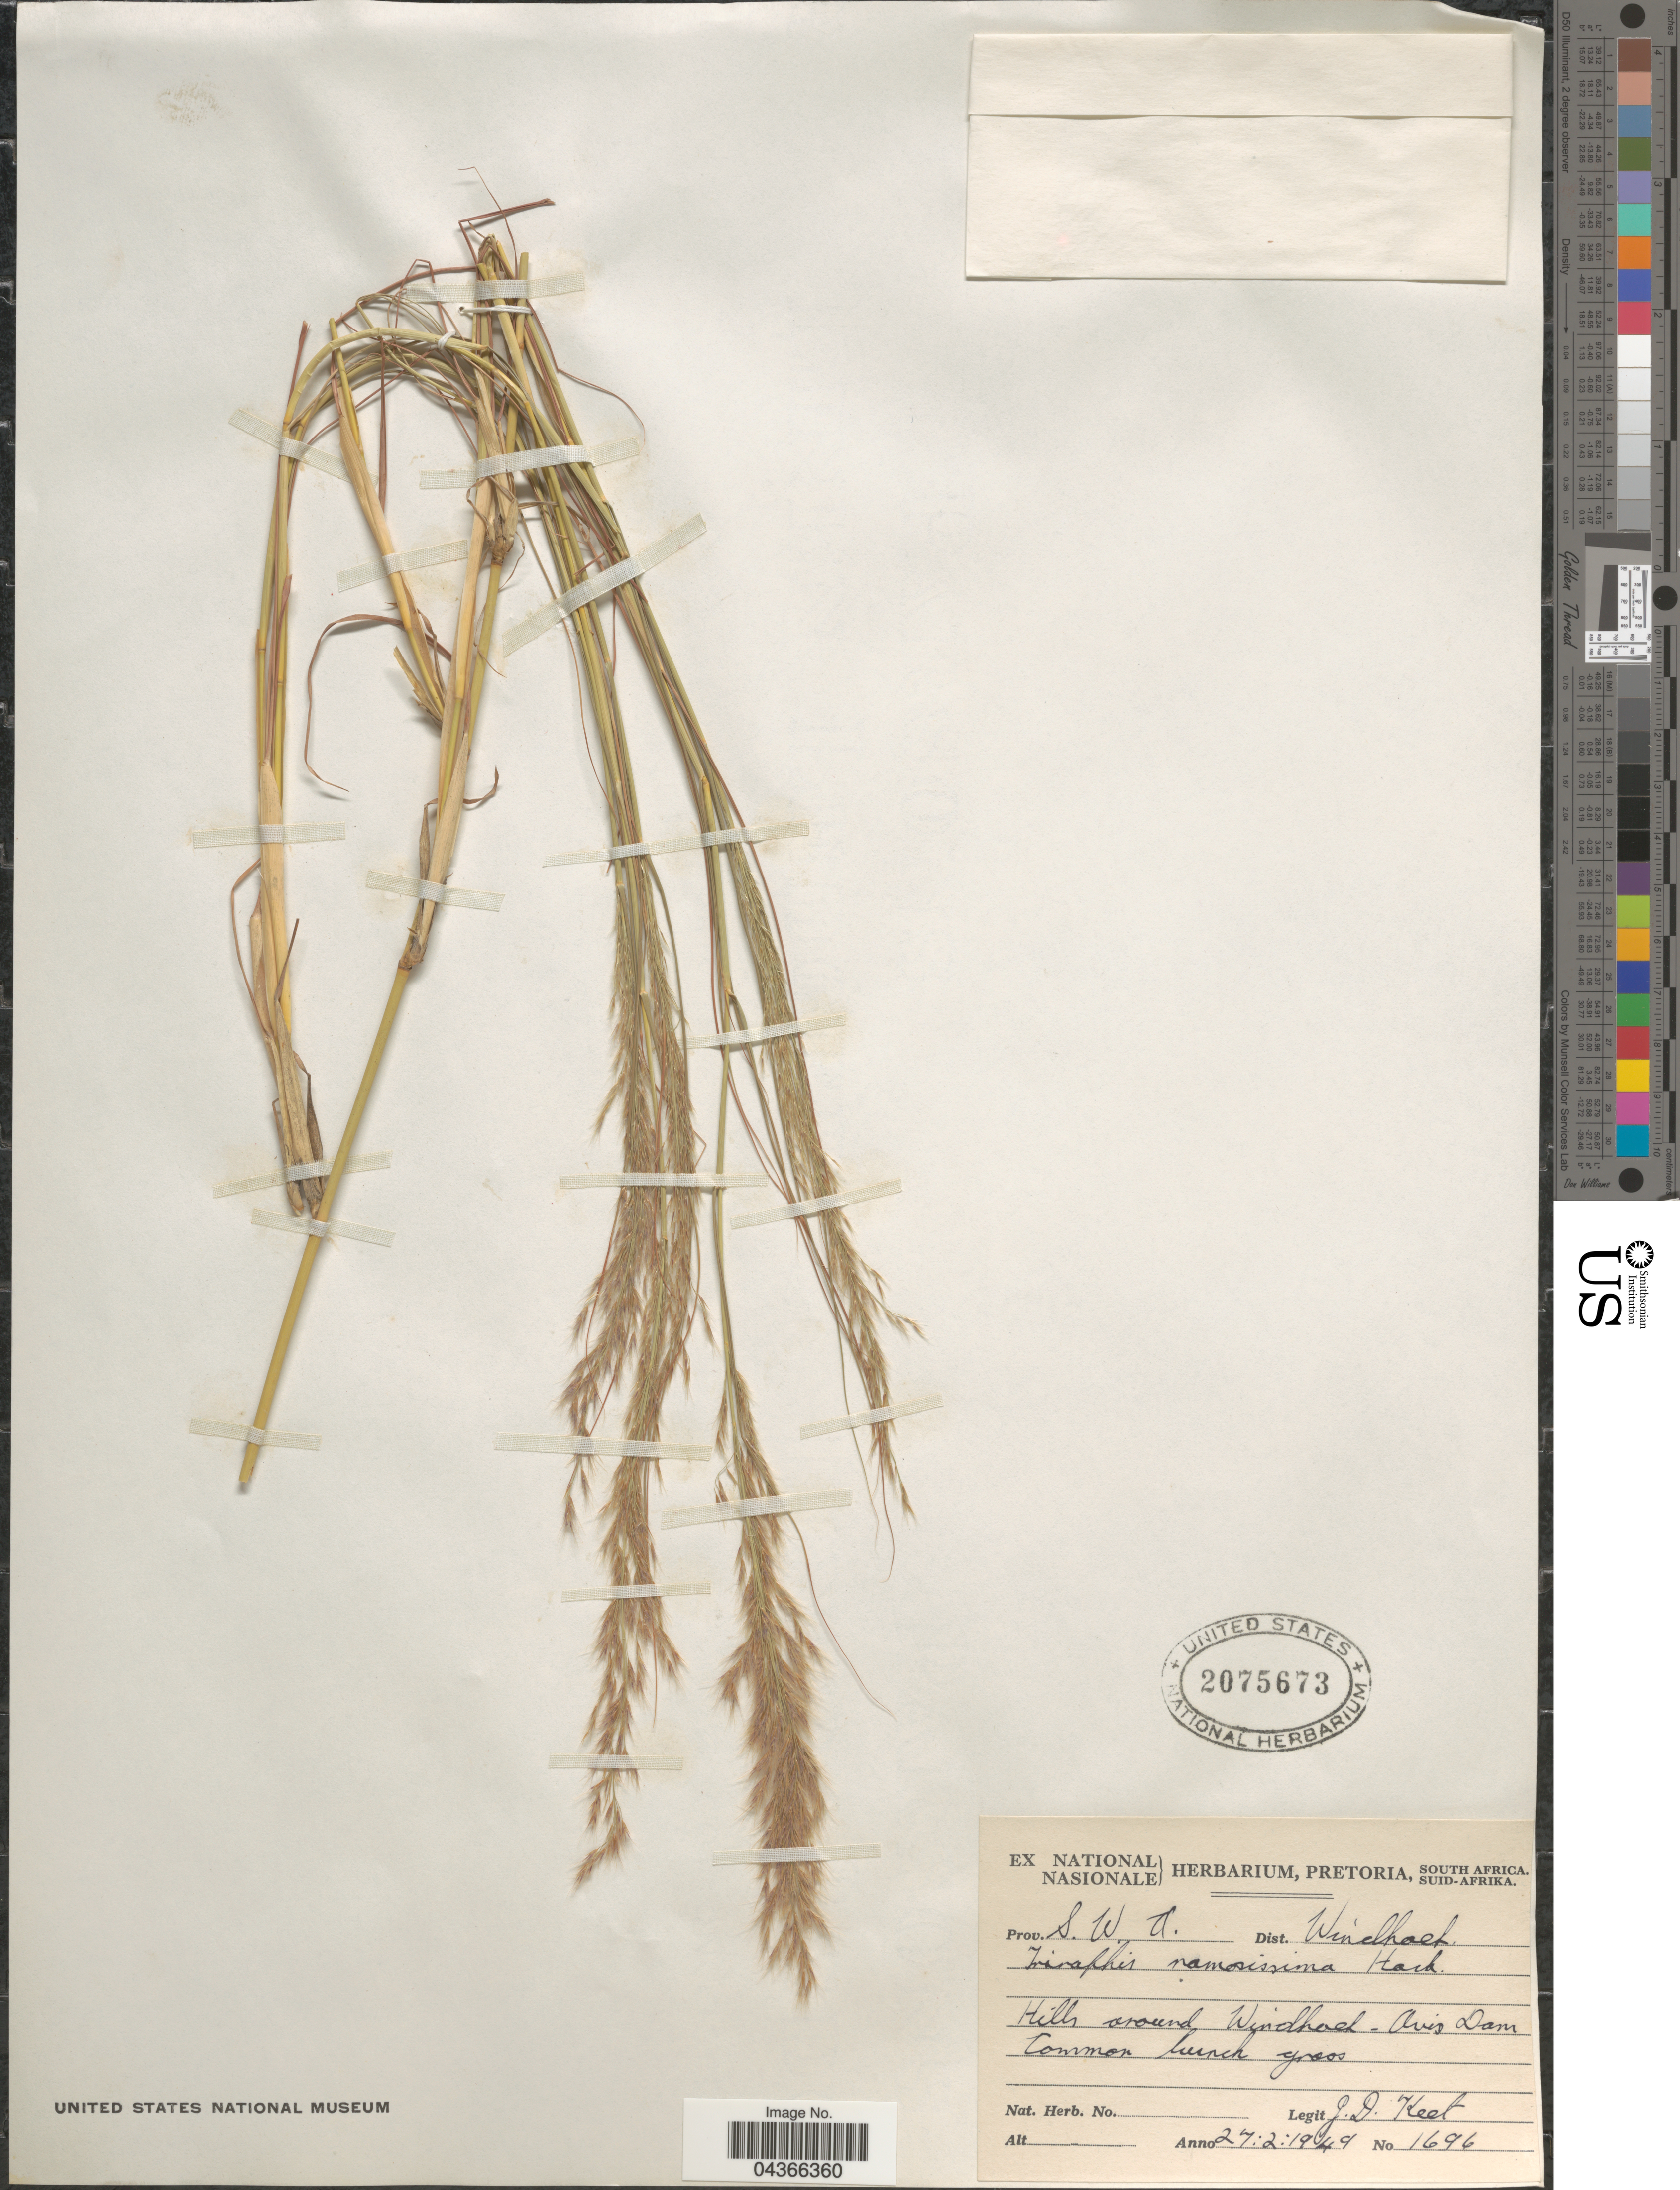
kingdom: Plantae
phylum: Tracheophyta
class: Liliopsida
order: Poales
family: Poaceae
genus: Triraphis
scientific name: Triraphis ramosissima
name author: Hack.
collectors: J. Keet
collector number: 1696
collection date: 1949-02-27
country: Namibia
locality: Prov. S. W. A. Dist. Windhoek. Hills around Windhoek - Avis Dam.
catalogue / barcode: US 2075673